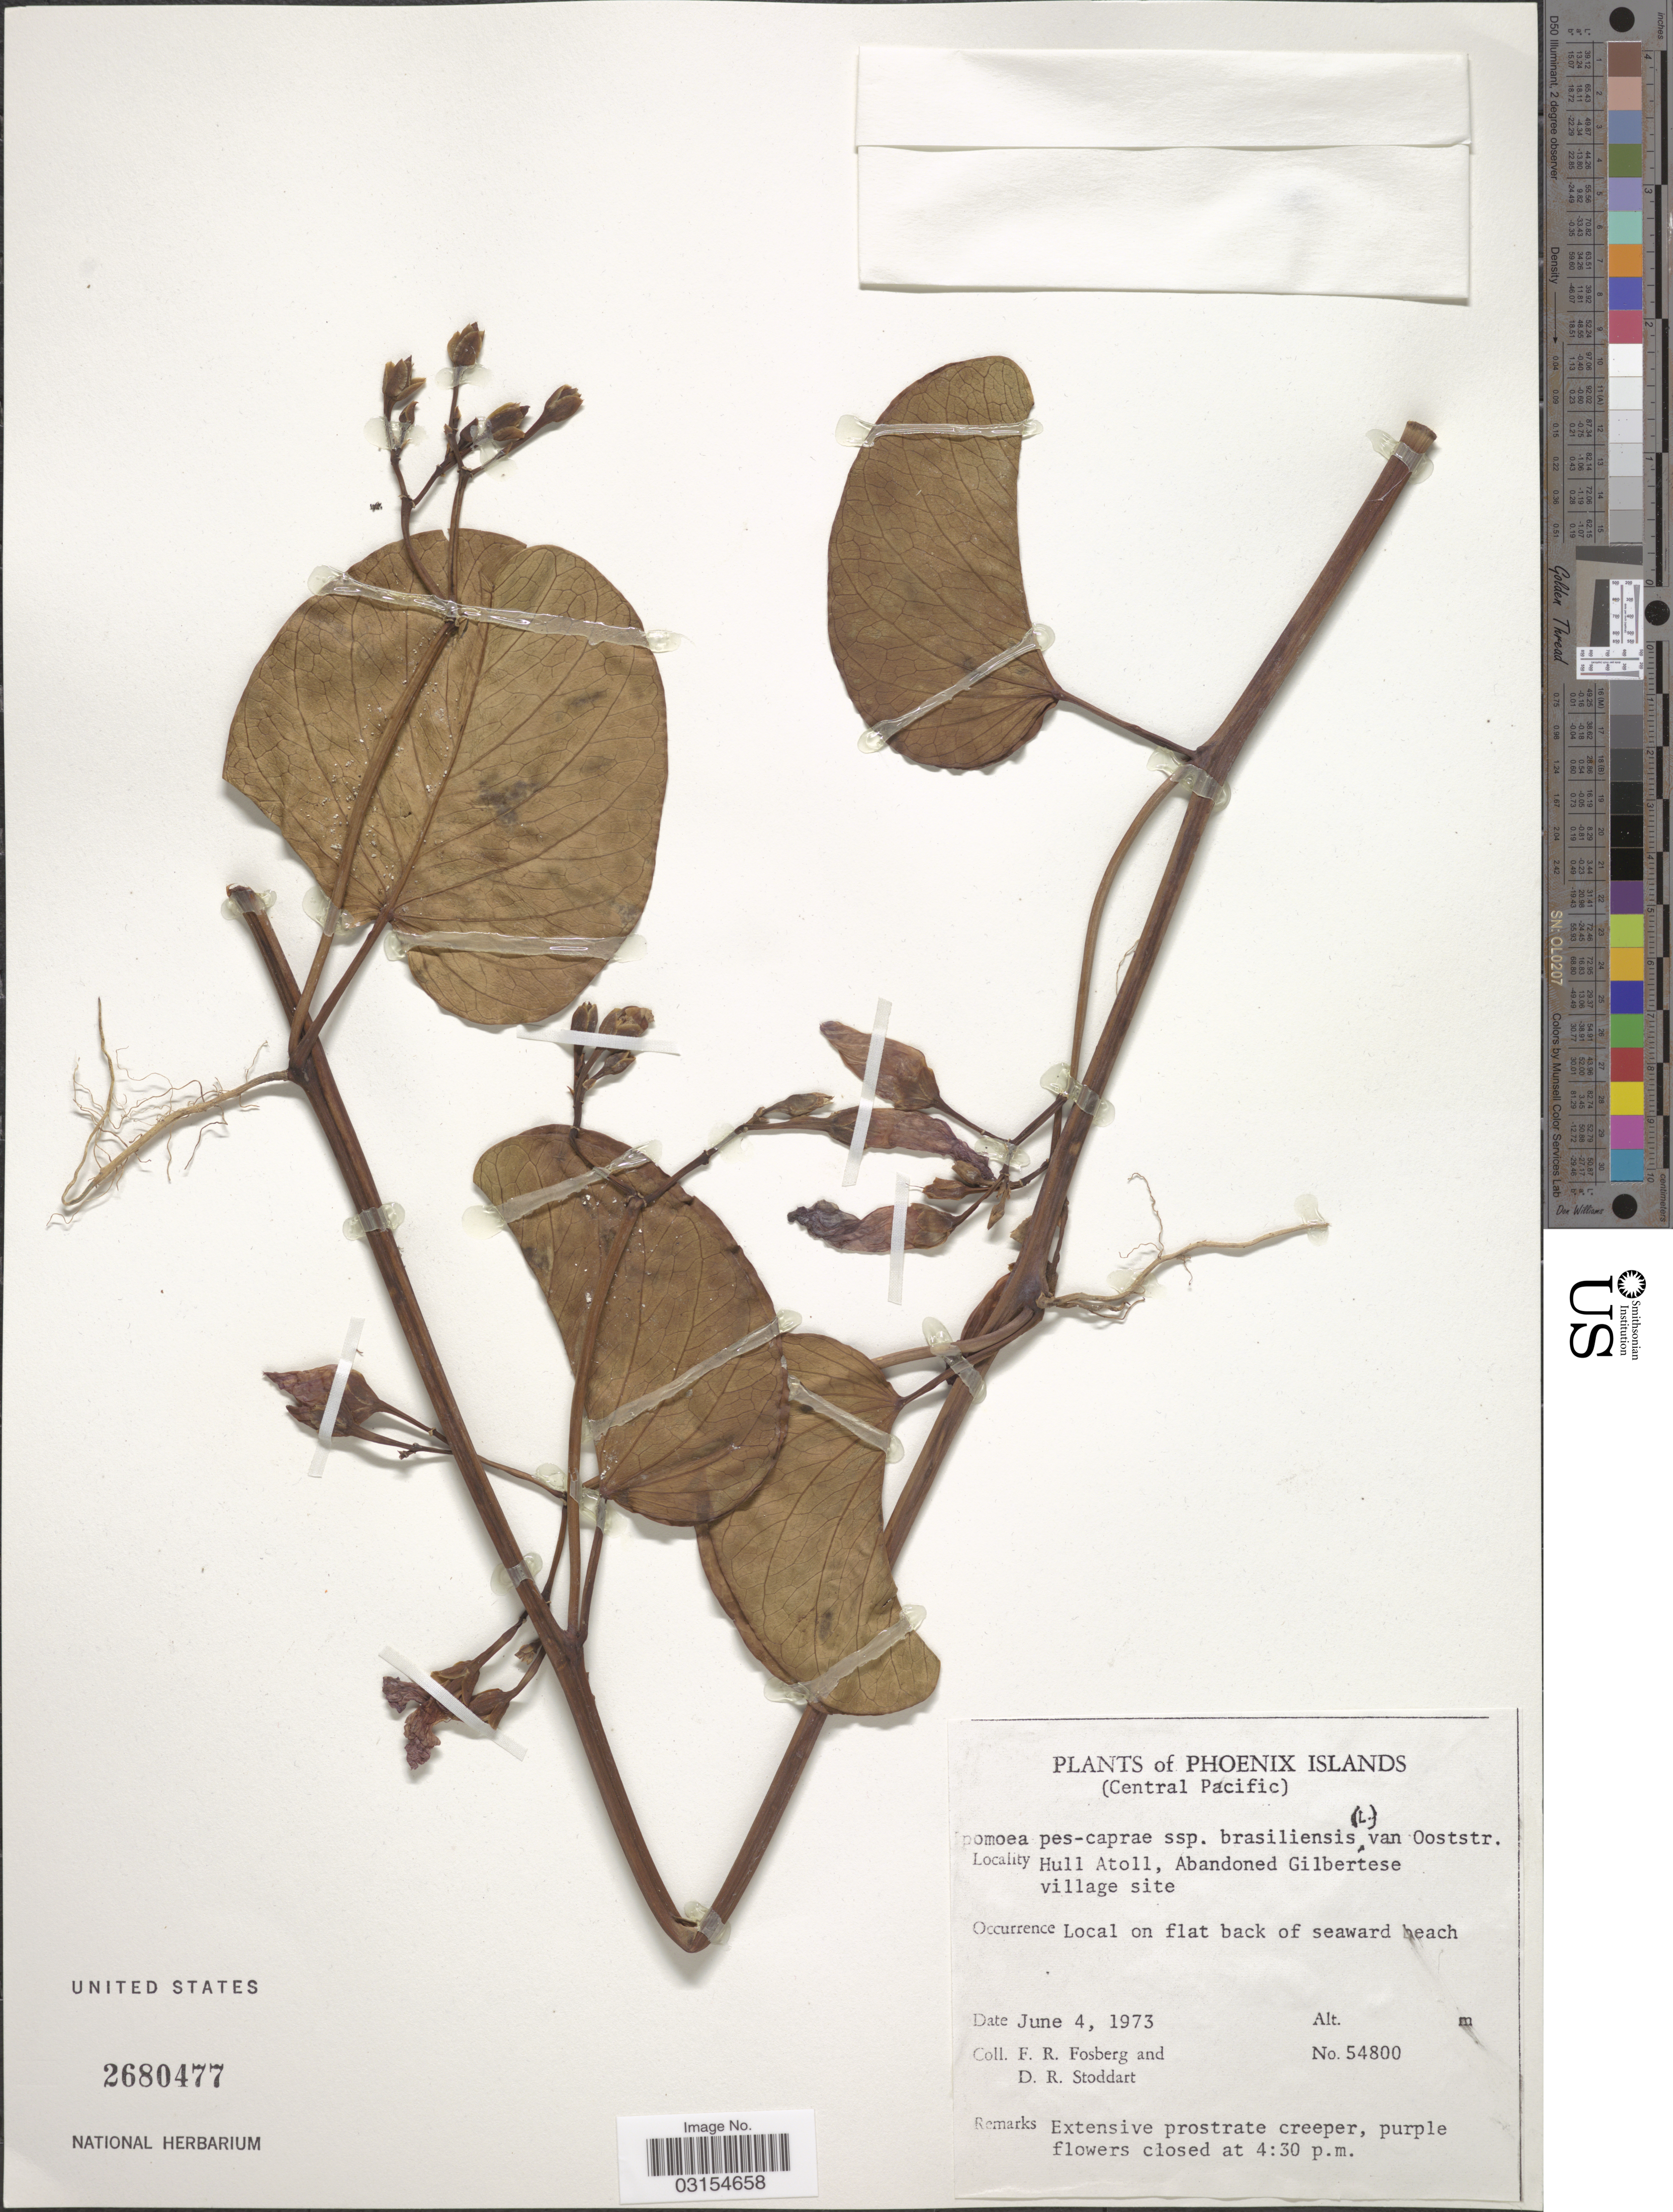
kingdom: Plantae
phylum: Tracheophyta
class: Magnoliopsida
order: Solanales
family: Convolvulaceae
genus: Ipomoea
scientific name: Ipomoea pes-caprae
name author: (L.) R. Br.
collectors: F. R. Fosberg & D. R. Stoddart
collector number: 54800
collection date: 1973-06-04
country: Kiribati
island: Orona [Hull] Atoll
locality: Phoenix Islands (Central Pacific), Hull Atoll, Abandoned Gilbertese village site.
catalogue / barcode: US 2680477